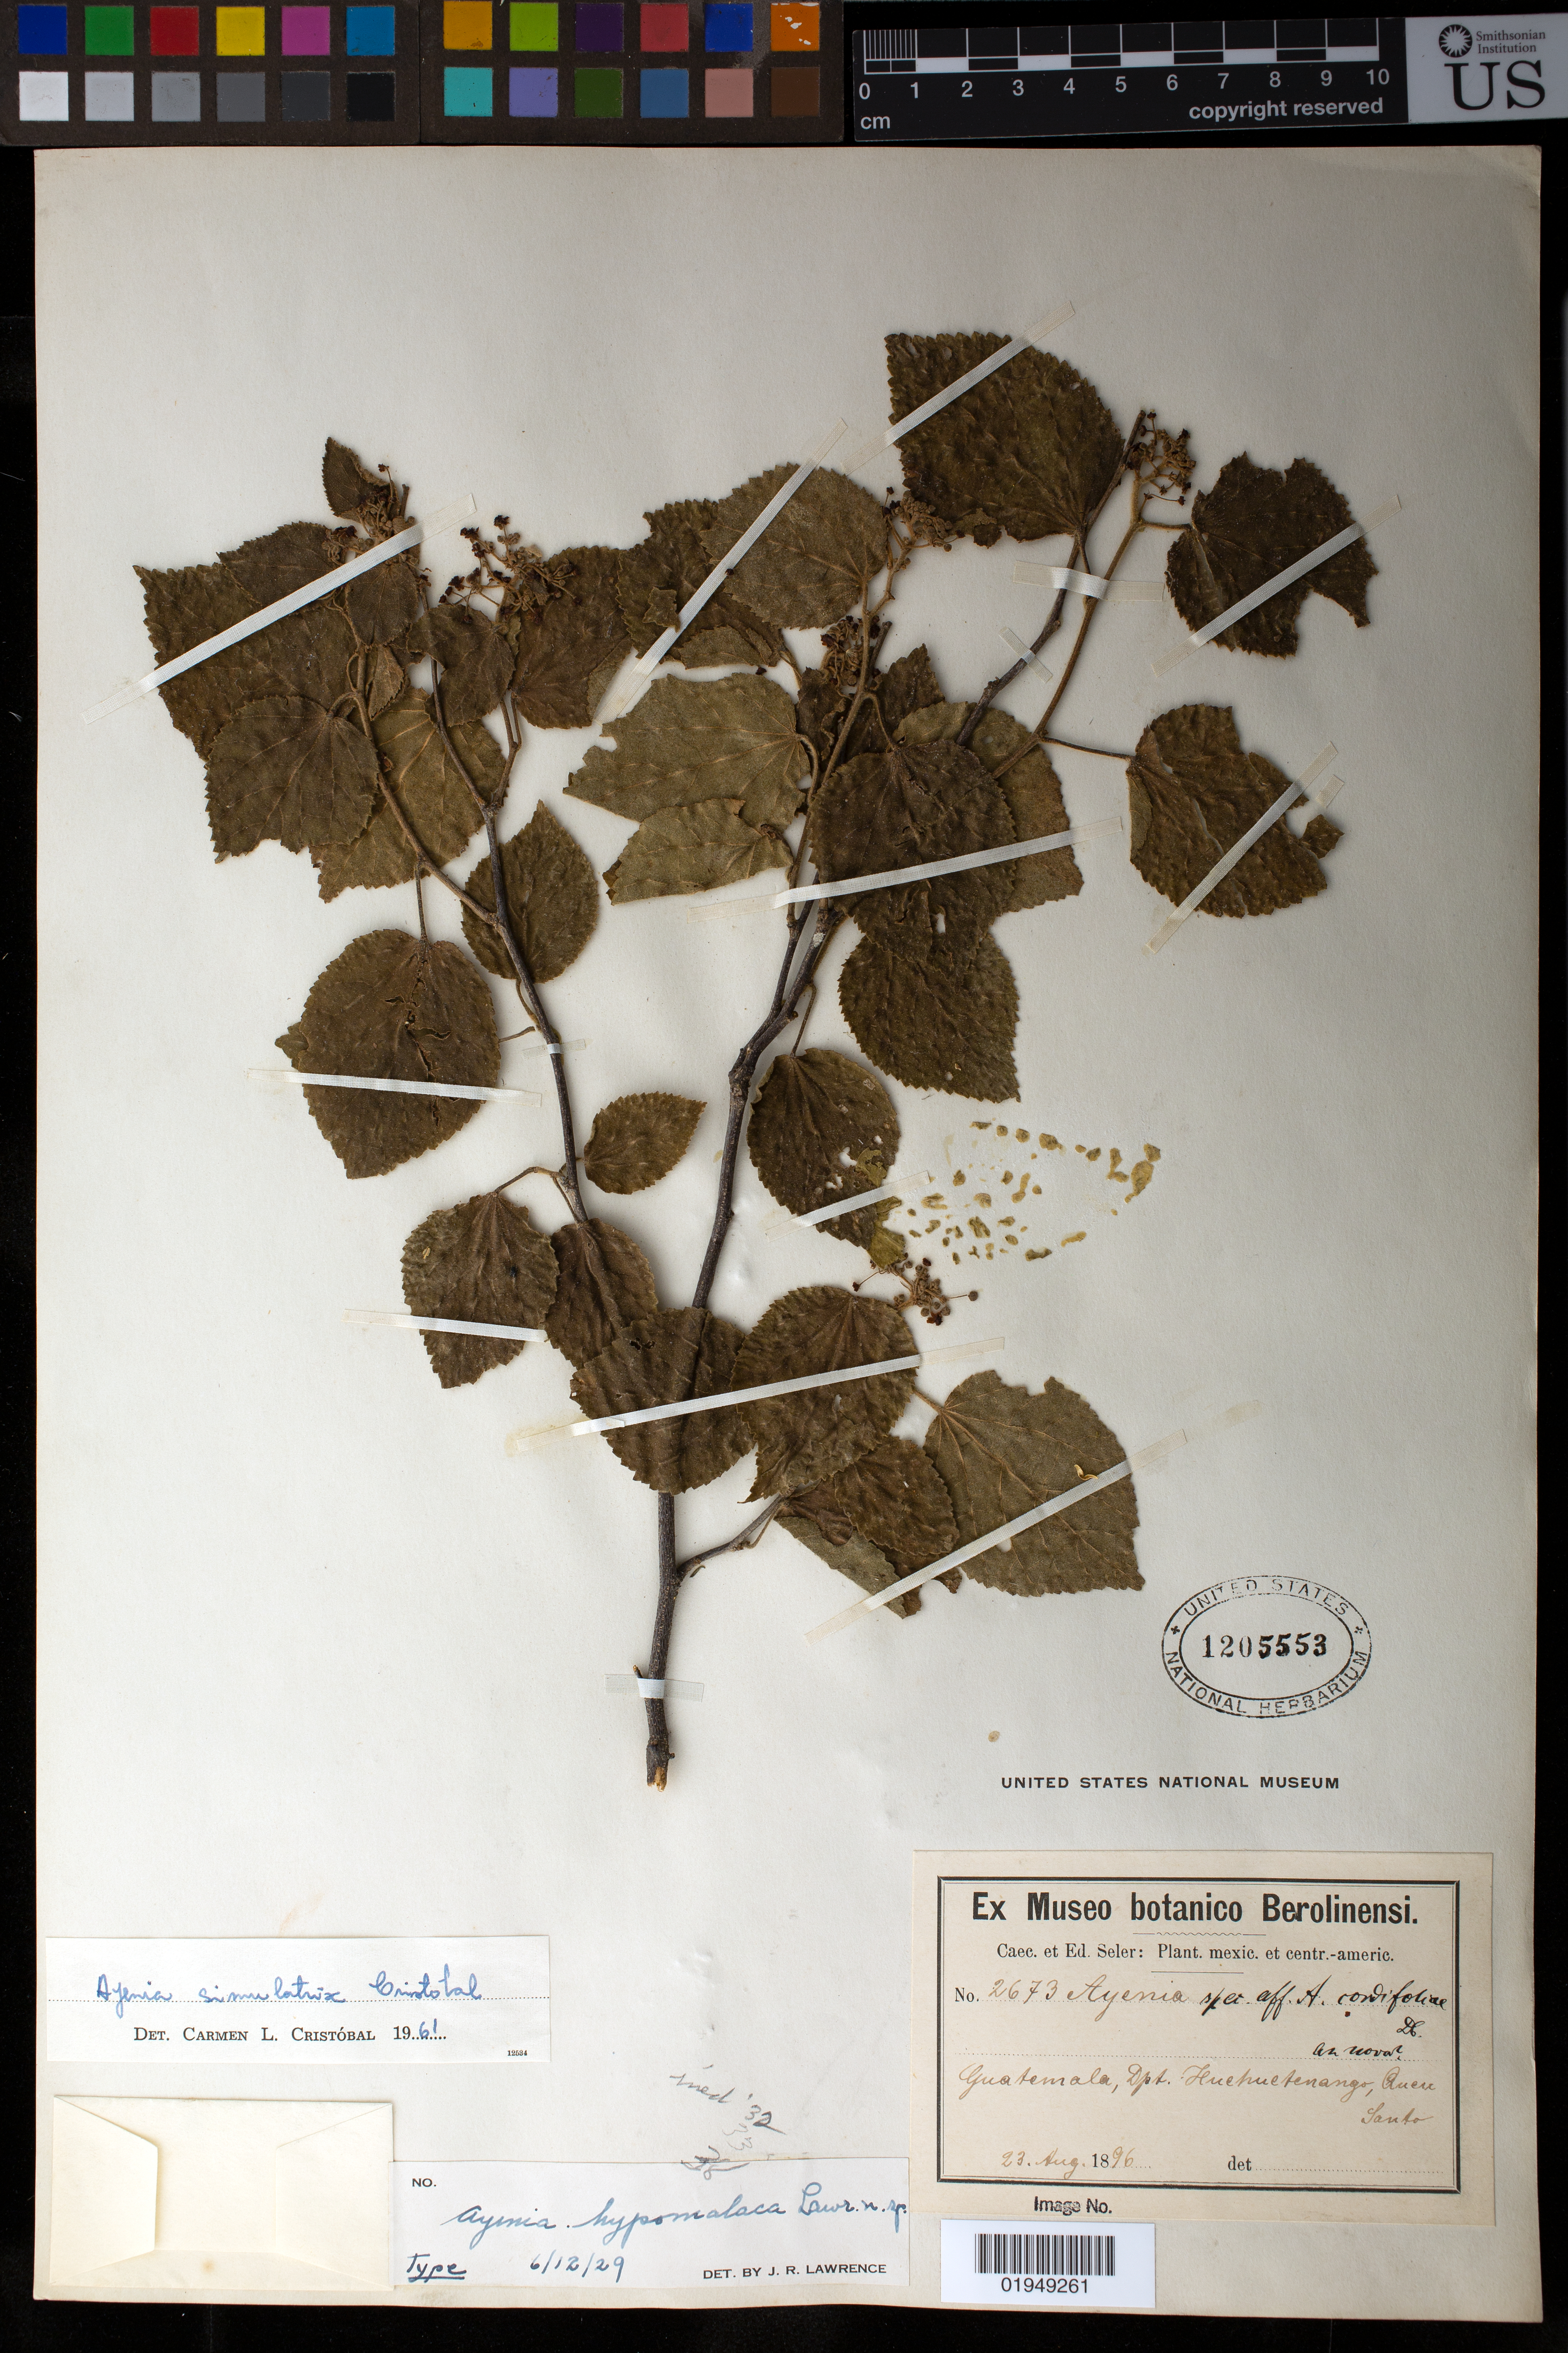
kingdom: Plantae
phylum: Tracheophyta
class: Magnoliopsida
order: Malvales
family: Malvaceae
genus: Ayenia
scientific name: Ayenia simulatrix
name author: Cristóbal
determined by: (CTES) Instituto de Botanica del Nordeste - Facultad de Ciencias Agrarias - Herbario "Dra. Carmen L. Cristobal" (ARGENTINA)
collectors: E. Seler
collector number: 2673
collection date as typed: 23 Aug 1896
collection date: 1896-08-23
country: Guatemala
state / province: Huehuetenango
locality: Queu Santo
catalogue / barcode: US 1205553